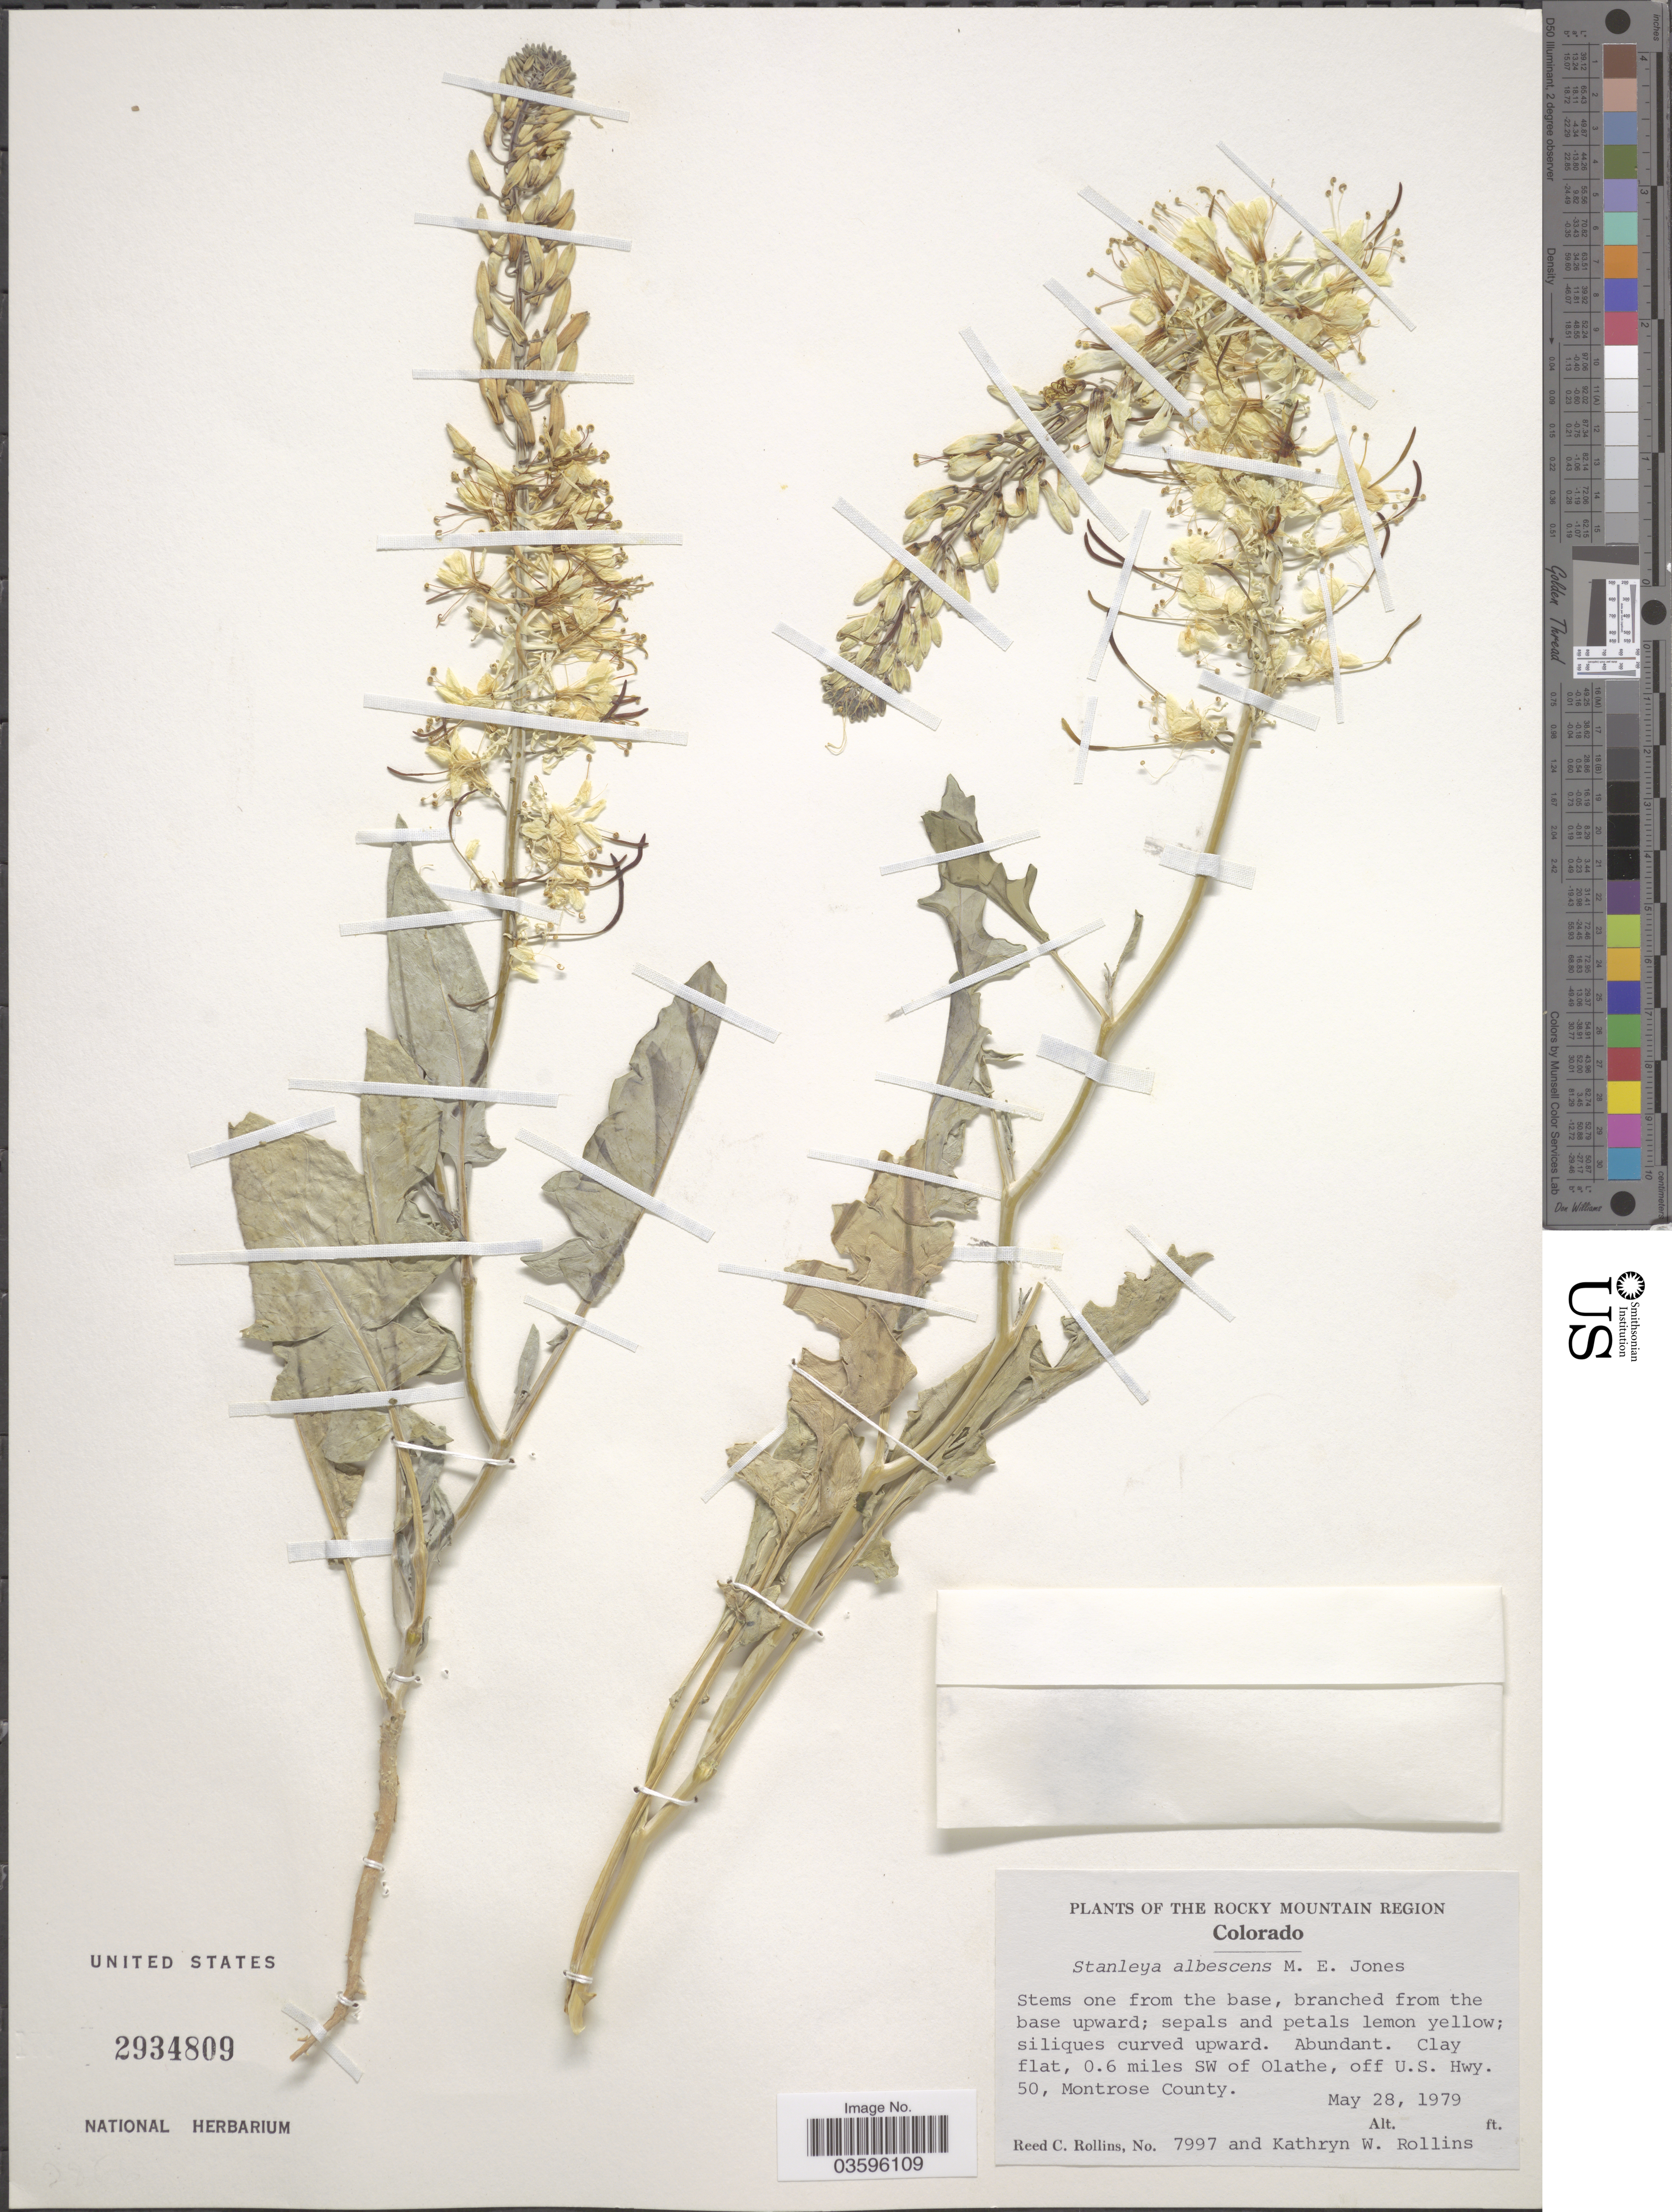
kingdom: Plantae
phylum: Tracheophyta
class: Magnoliopsida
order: Brassicales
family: Brassicaceae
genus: Stanleya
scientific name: Stanleya albescens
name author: M.E. Jones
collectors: R. C. Rollins & K. W. Rollins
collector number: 7997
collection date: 1979-05-28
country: United States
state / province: Colorado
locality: The Rocky Mountain Region. Clay flat, 0.6 miles SW of Olathe, off U.S. Hwy. 50, Montrose County.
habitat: clay flat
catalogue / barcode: US 2934809